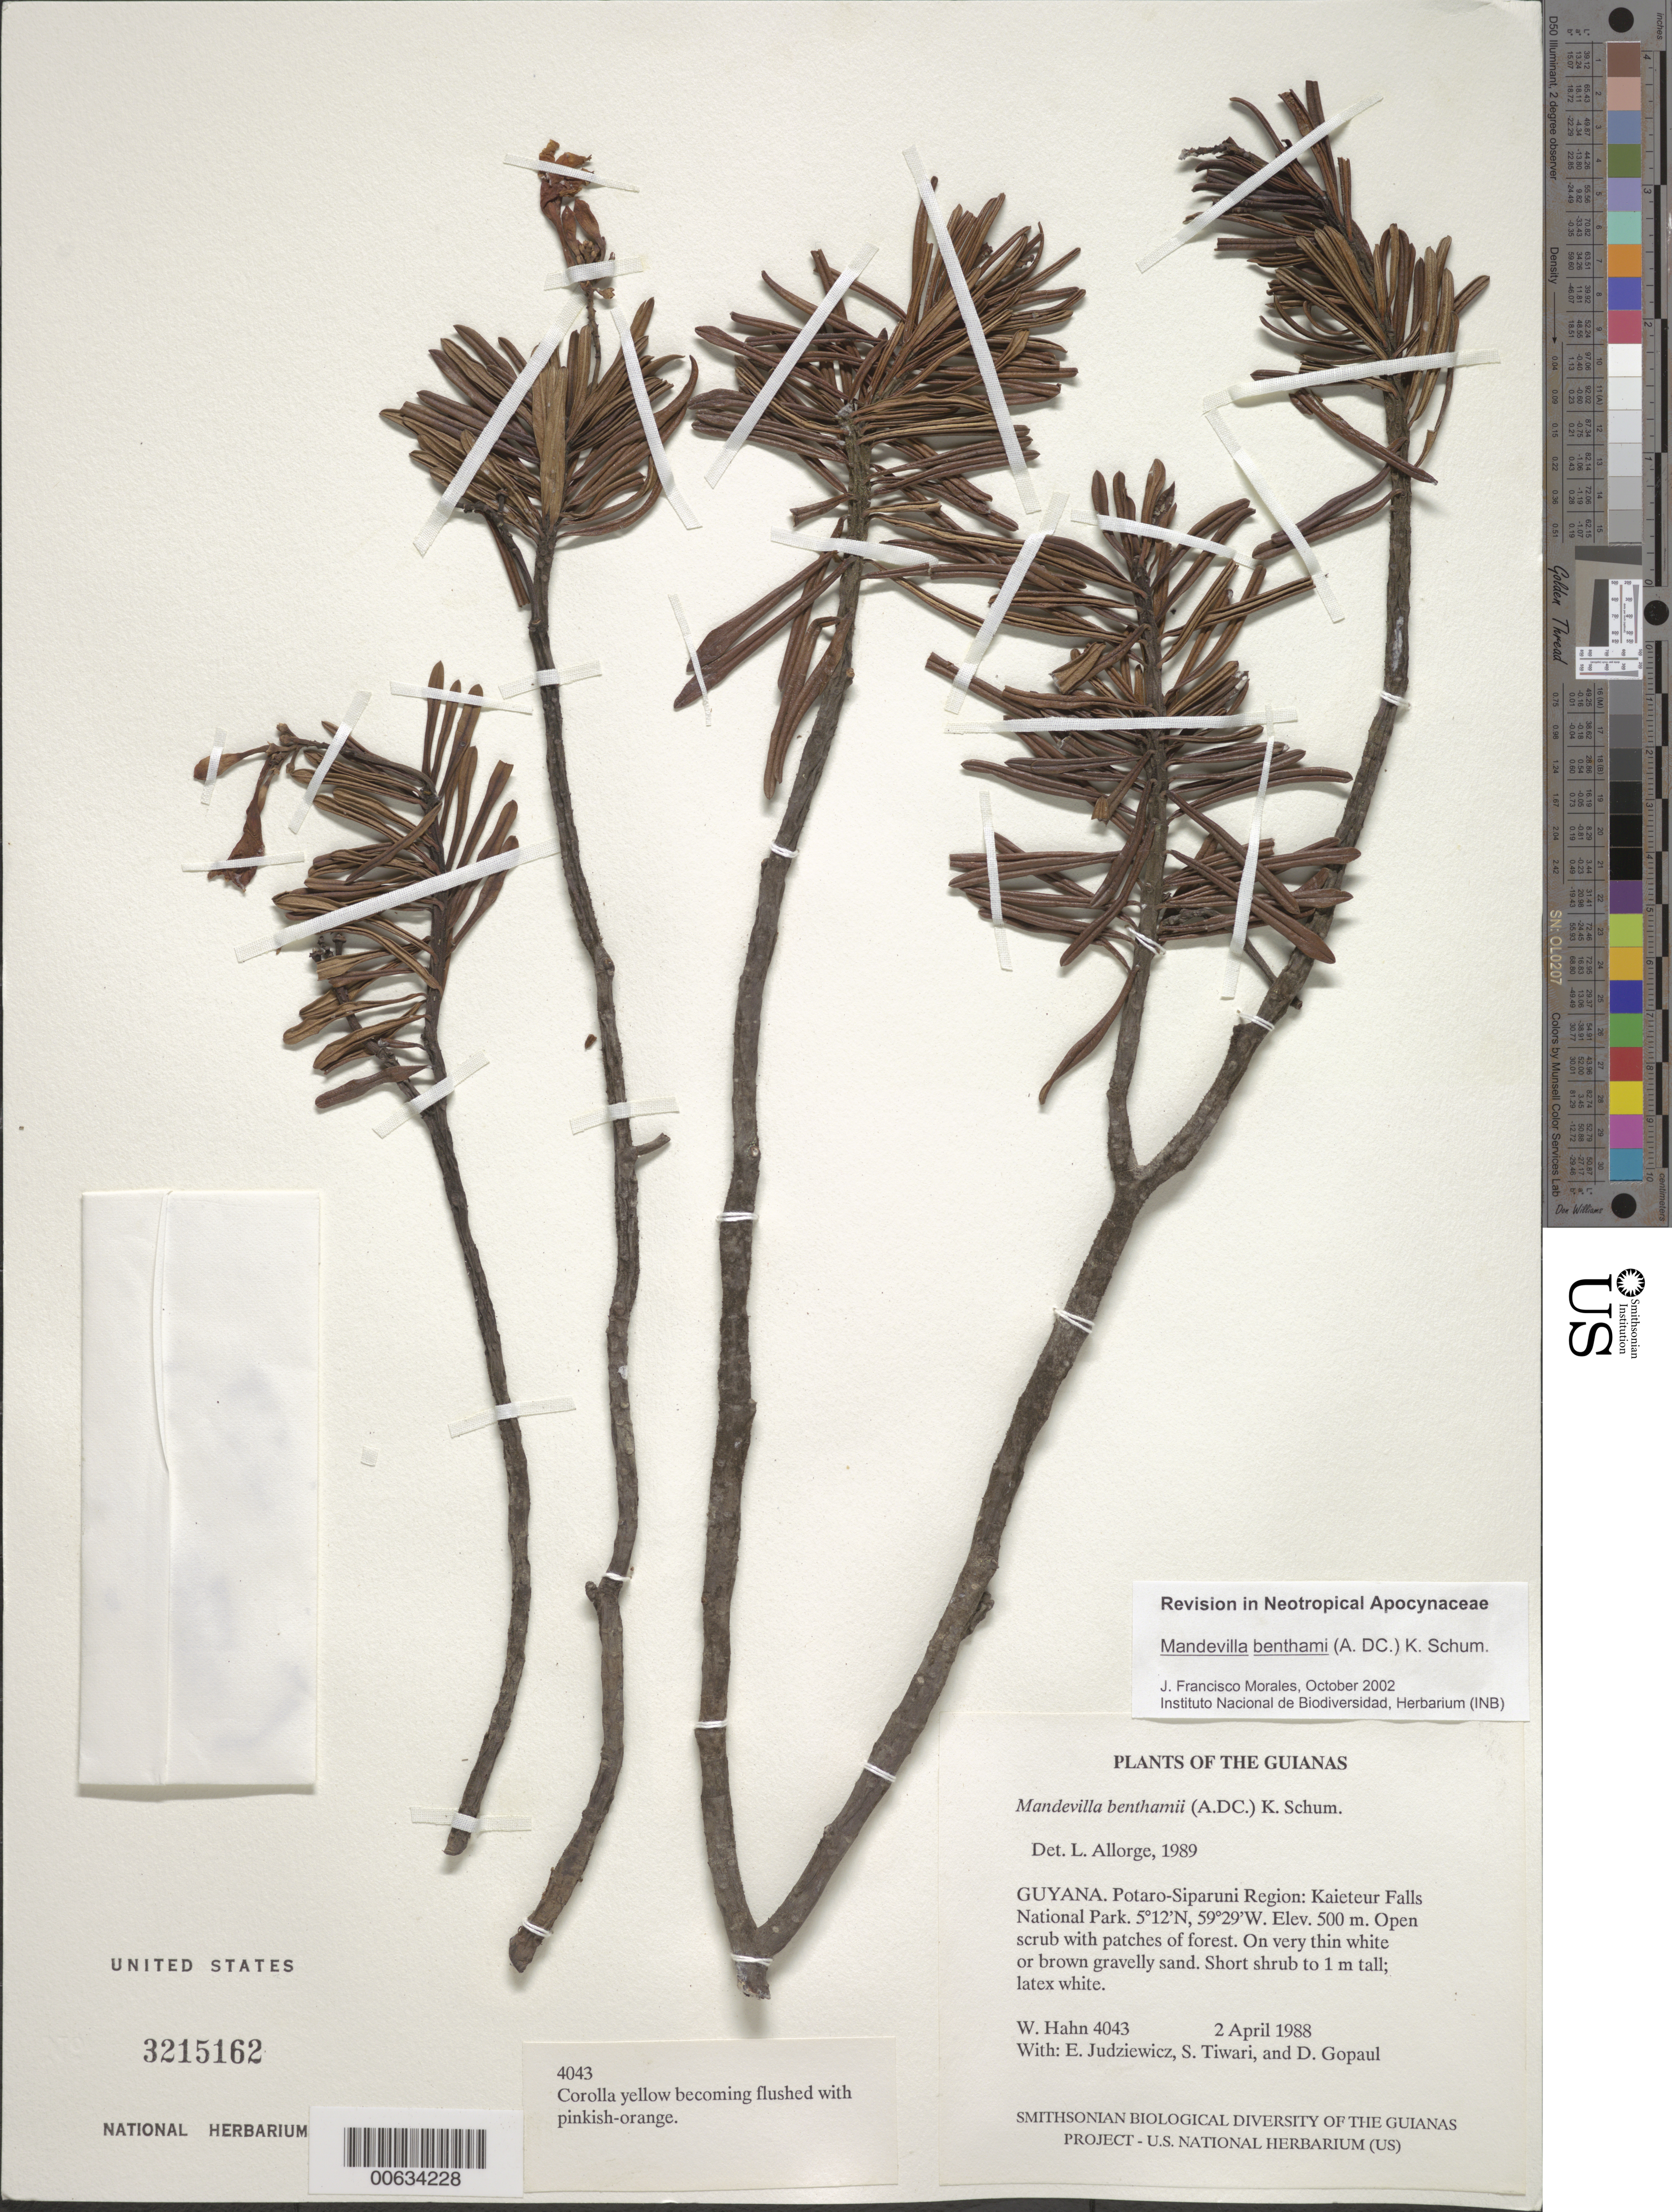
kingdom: Plantae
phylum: Tracheophyta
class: Magnoliopsida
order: Gentianales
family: Apocynaceae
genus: Mandevilla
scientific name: Mandevilla benthamii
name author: (A. DC.) K. Schum.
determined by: Morales, J. F.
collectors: W. Hahn, E. J. Judziewicz, S. Tiwari & D. Gopaul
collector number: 4043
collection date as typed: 2 April 1988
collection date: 1988-04-02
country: Guyana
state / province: Potaro-Siparuni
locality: Kaieteur Falls National Park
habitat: Open scrub with patches of forest. On very thin white or brown gravelly sand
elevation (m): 500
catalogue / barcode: US 3215162